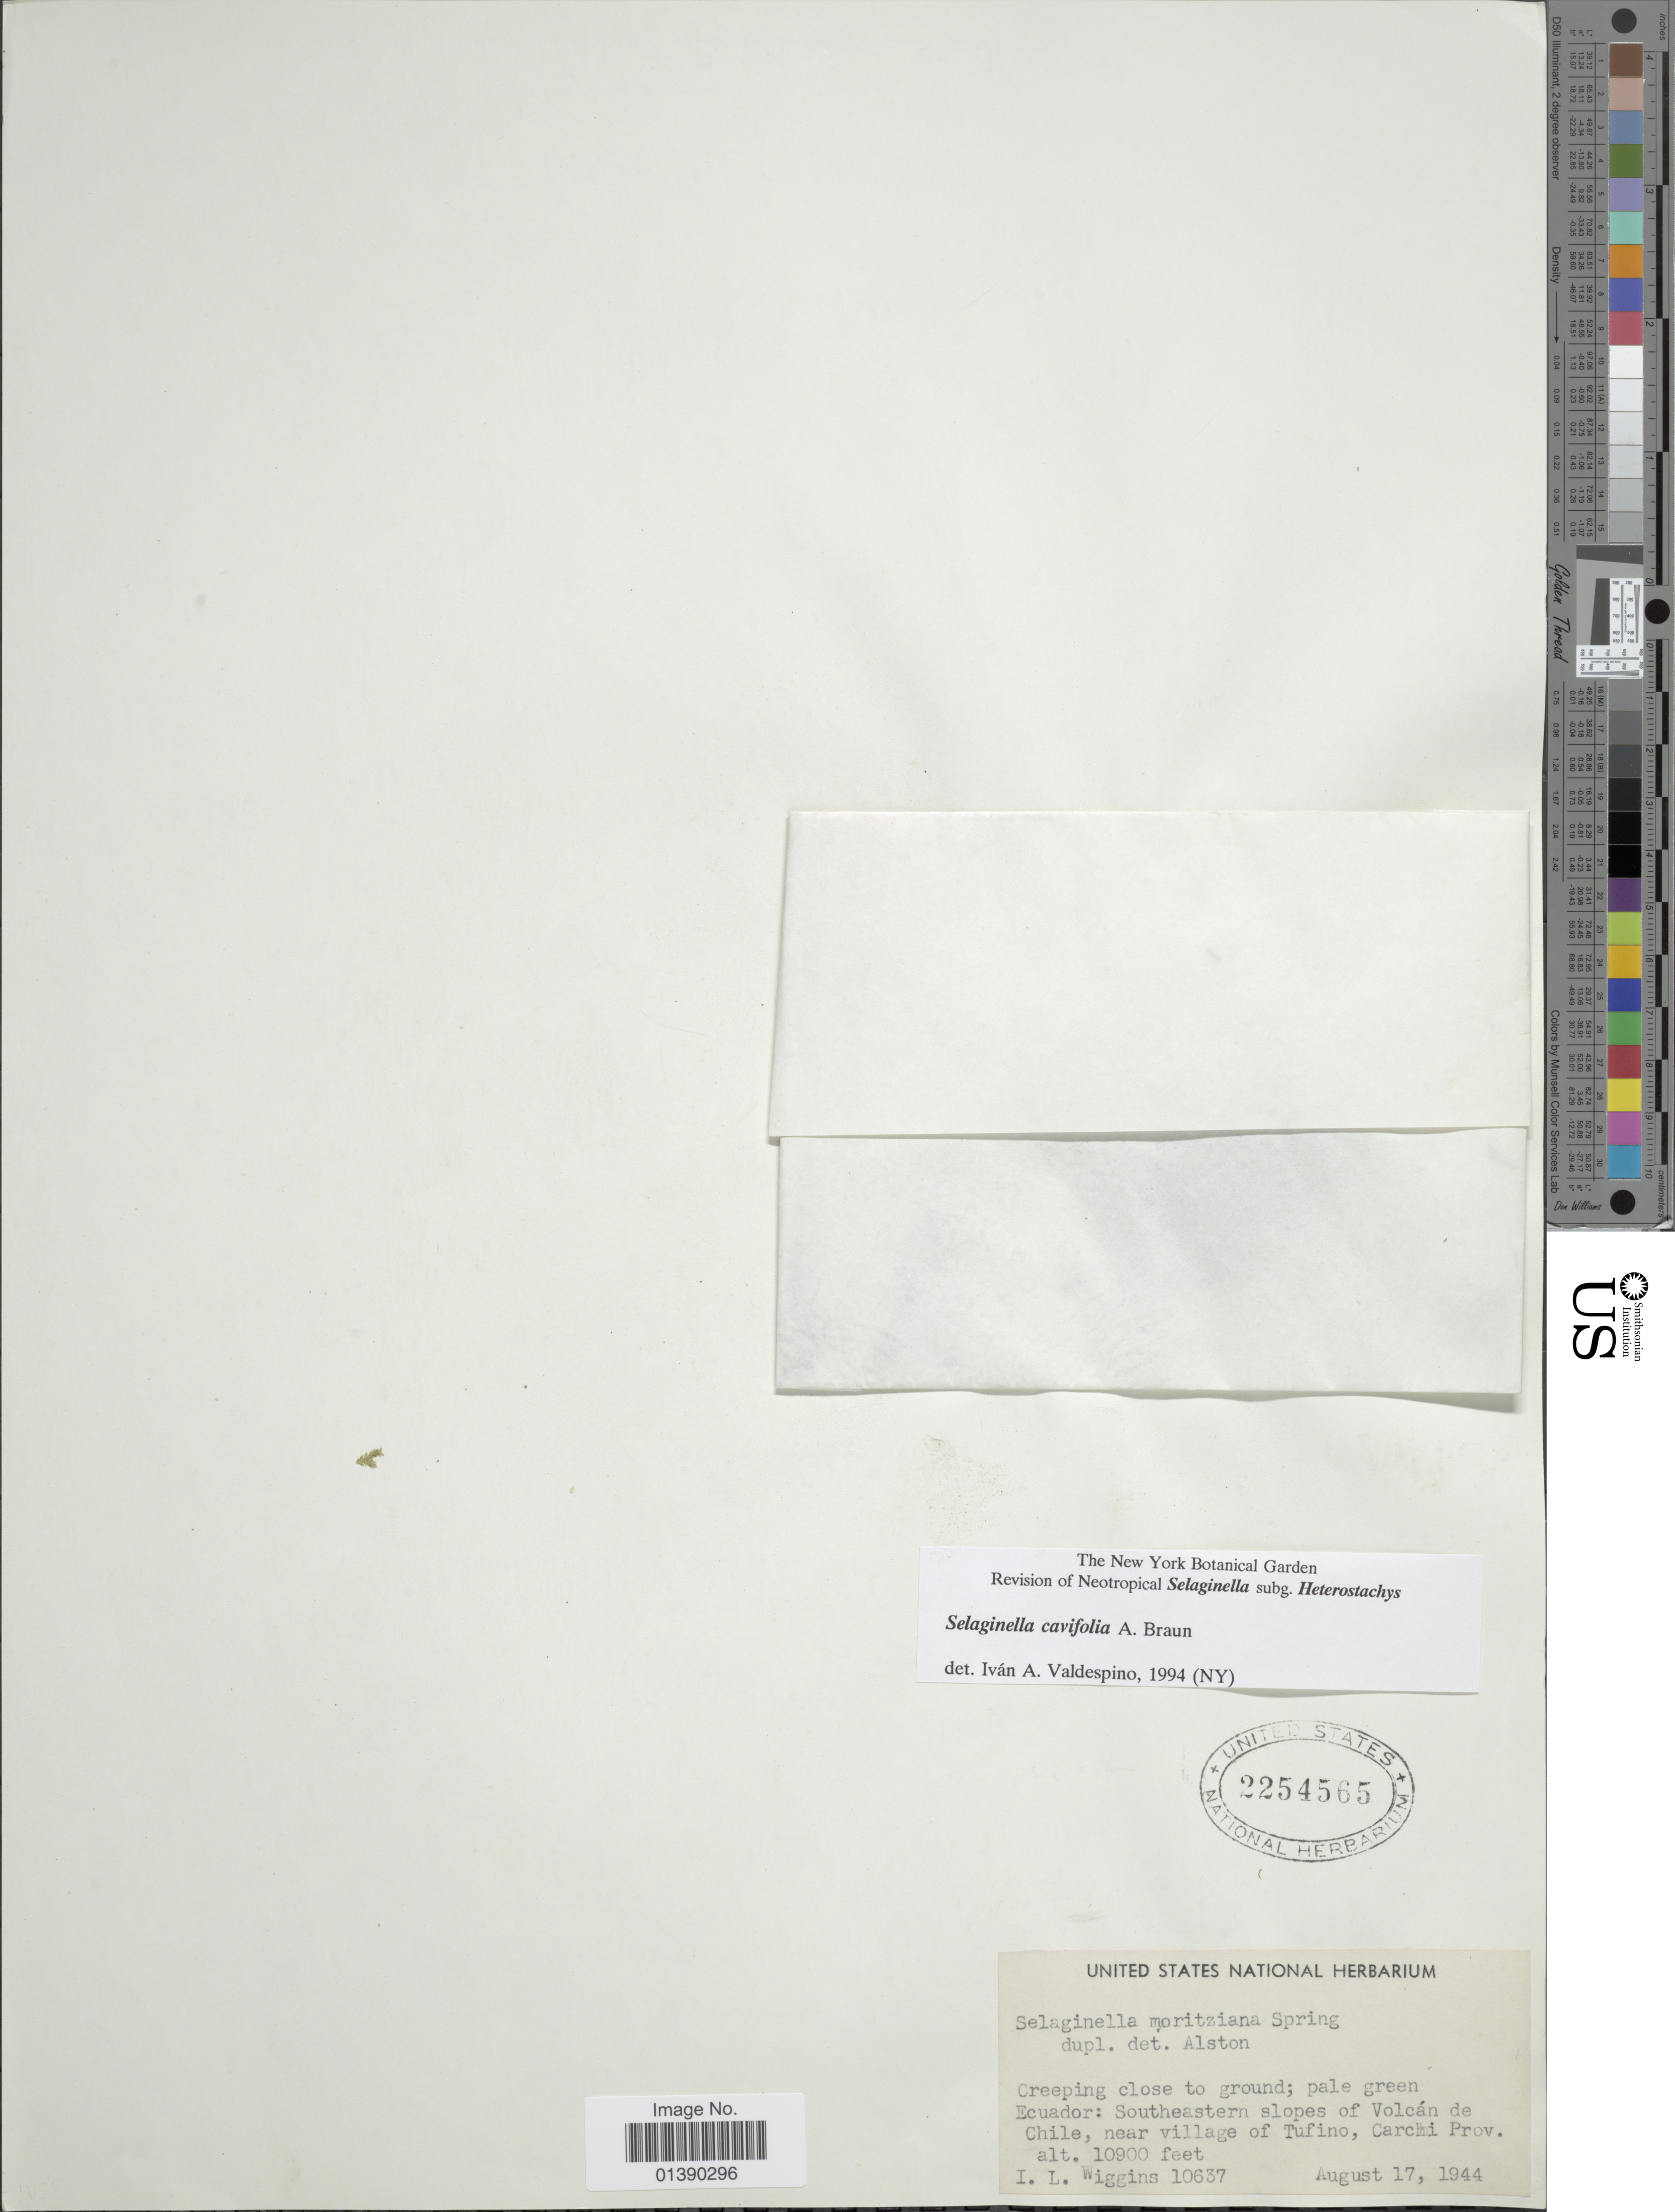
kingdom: Plantae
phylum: Tracheophyta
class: Lycopodiopsida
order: Selaginellales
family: Selaginellaceae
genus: Selaginella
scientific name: Selaginella cavifolia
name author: A. Braun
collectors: I. L. Wiggins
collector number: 10637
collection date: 1944-08-17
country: Ecuador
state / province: Carchi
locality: Southeastern slopes of Volcan de Chile, near village of Tufino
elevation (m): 3322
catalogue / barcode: US 2254565